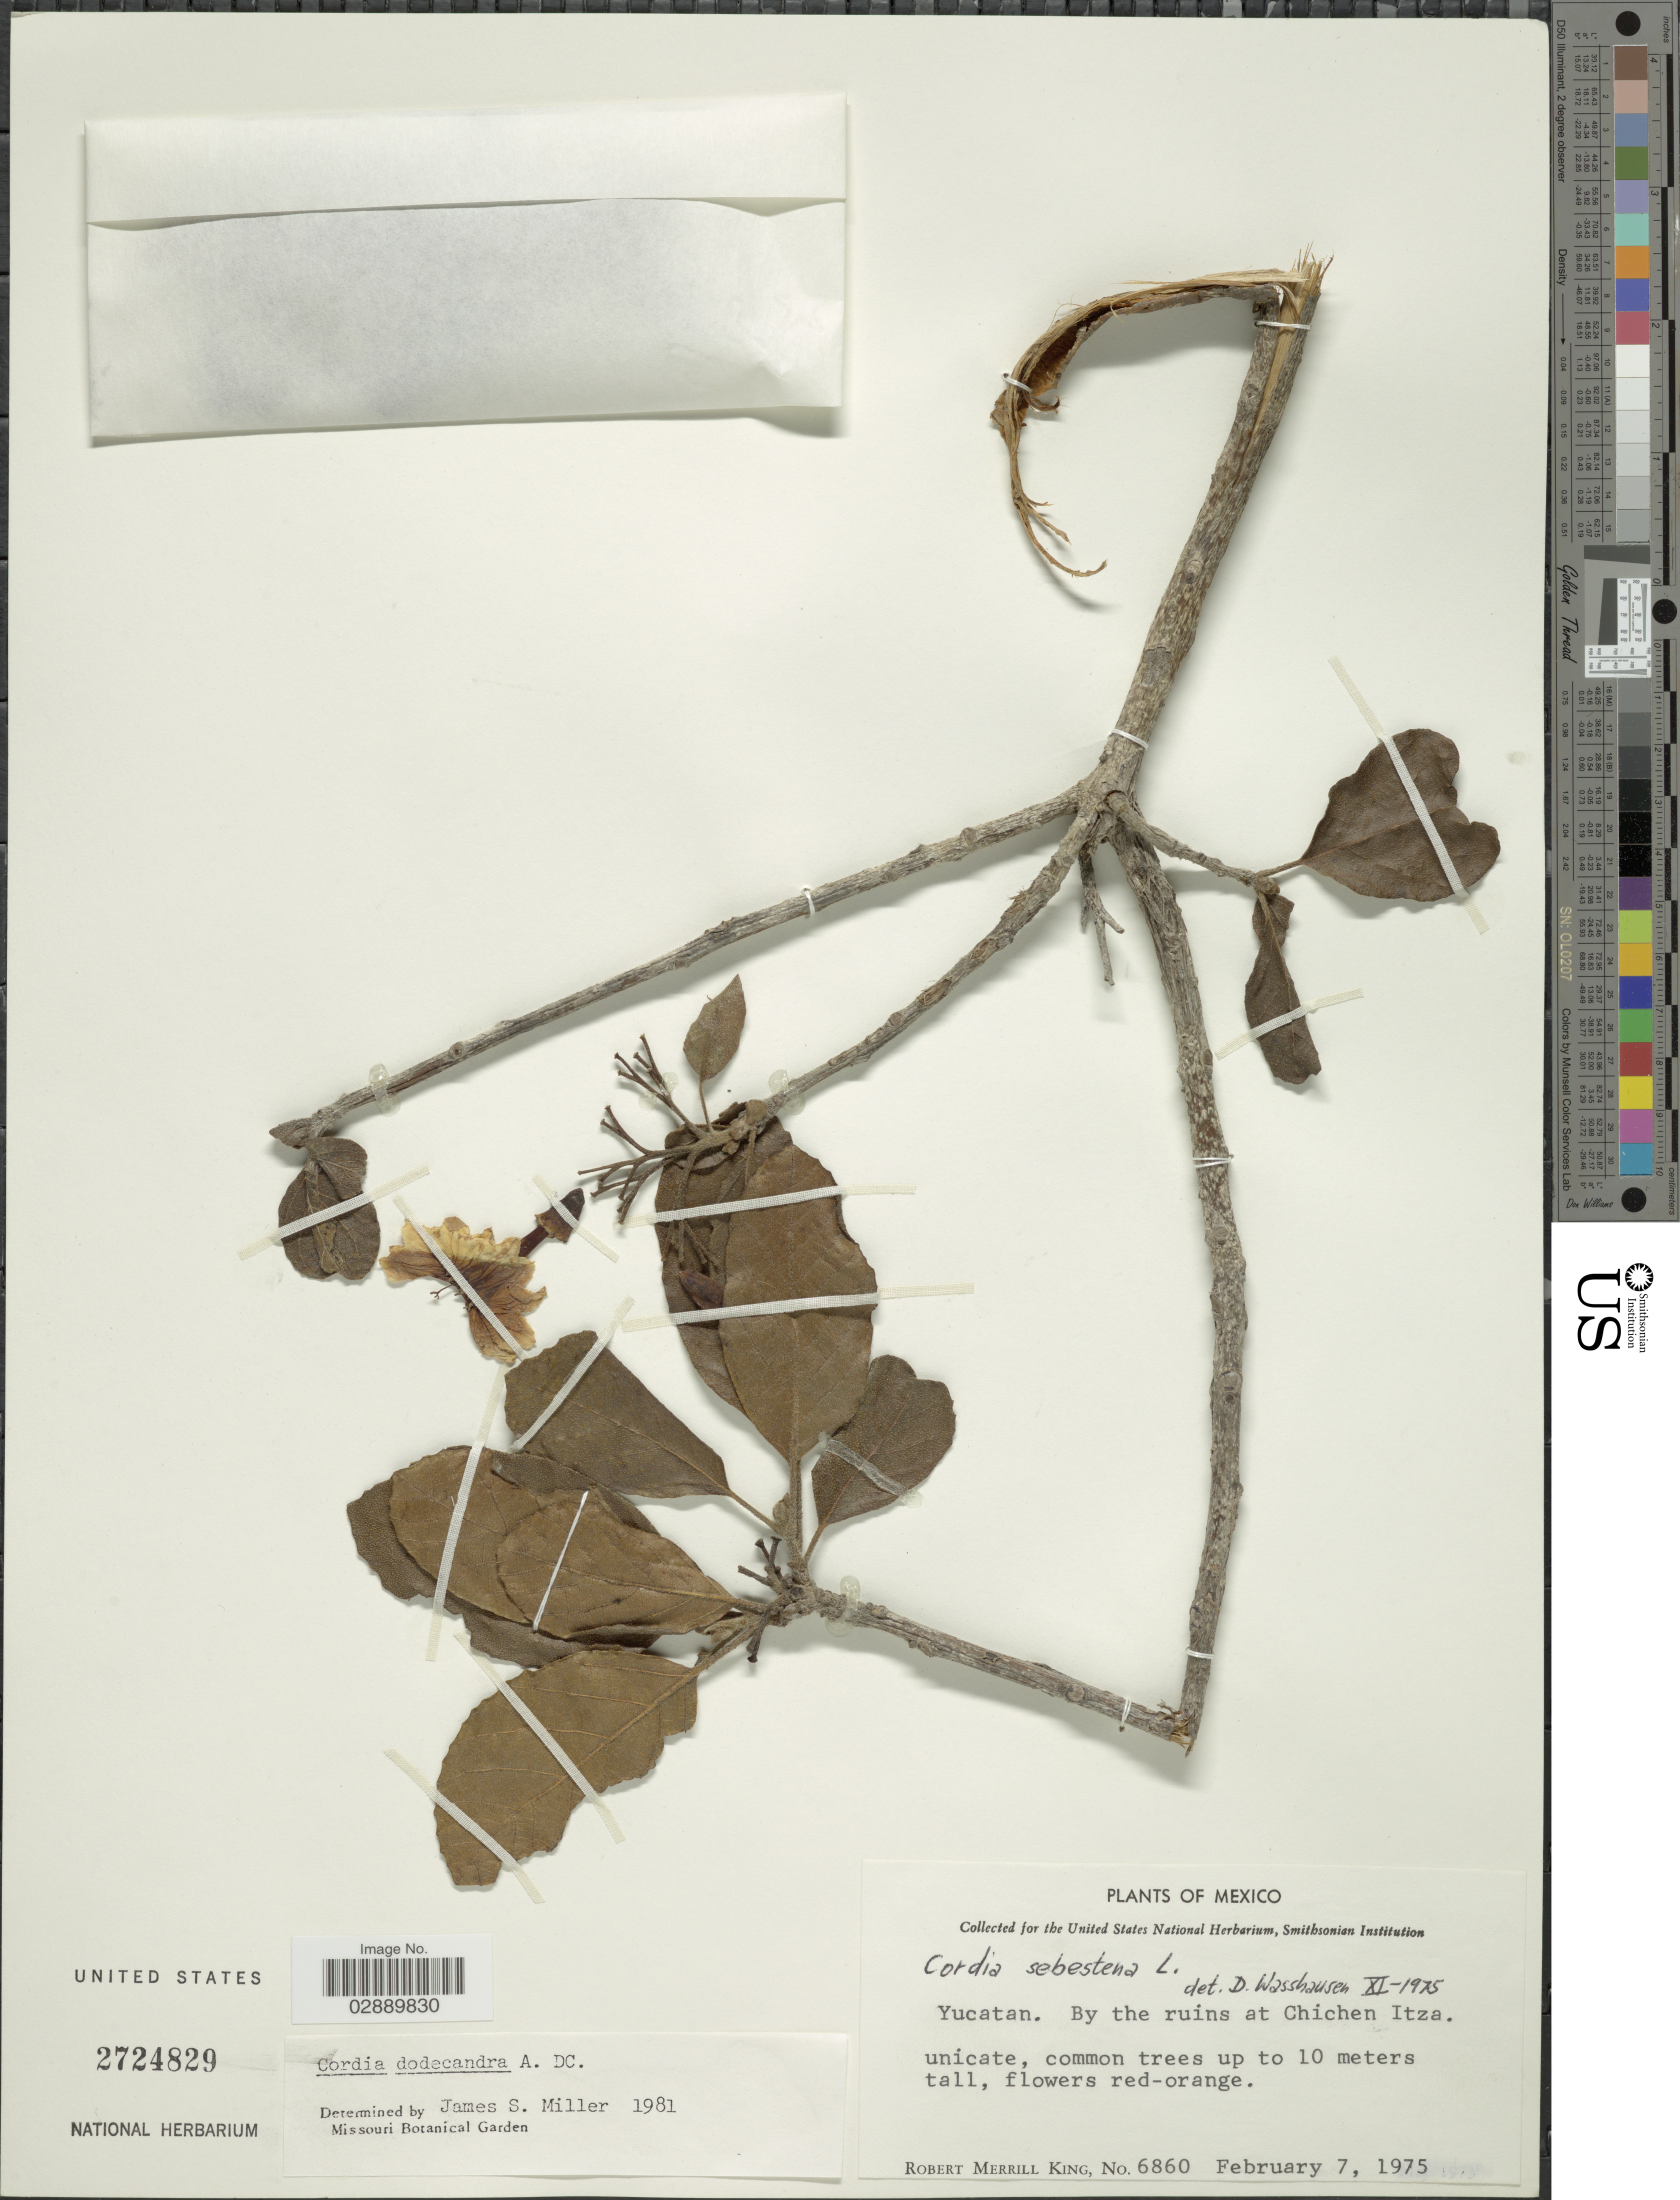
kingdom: Plantae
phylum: Tracheophyta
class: Magnoliopsida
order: Boraginales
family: Cordiaceae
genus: Cordia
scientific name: Cordia dodecandra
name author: A. DC.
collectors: R. M. King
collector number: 6860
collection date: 1975-02-07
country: Mexico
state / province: Yucatán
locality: By the ruins at Chichen Itza.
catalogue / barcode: US 2724829